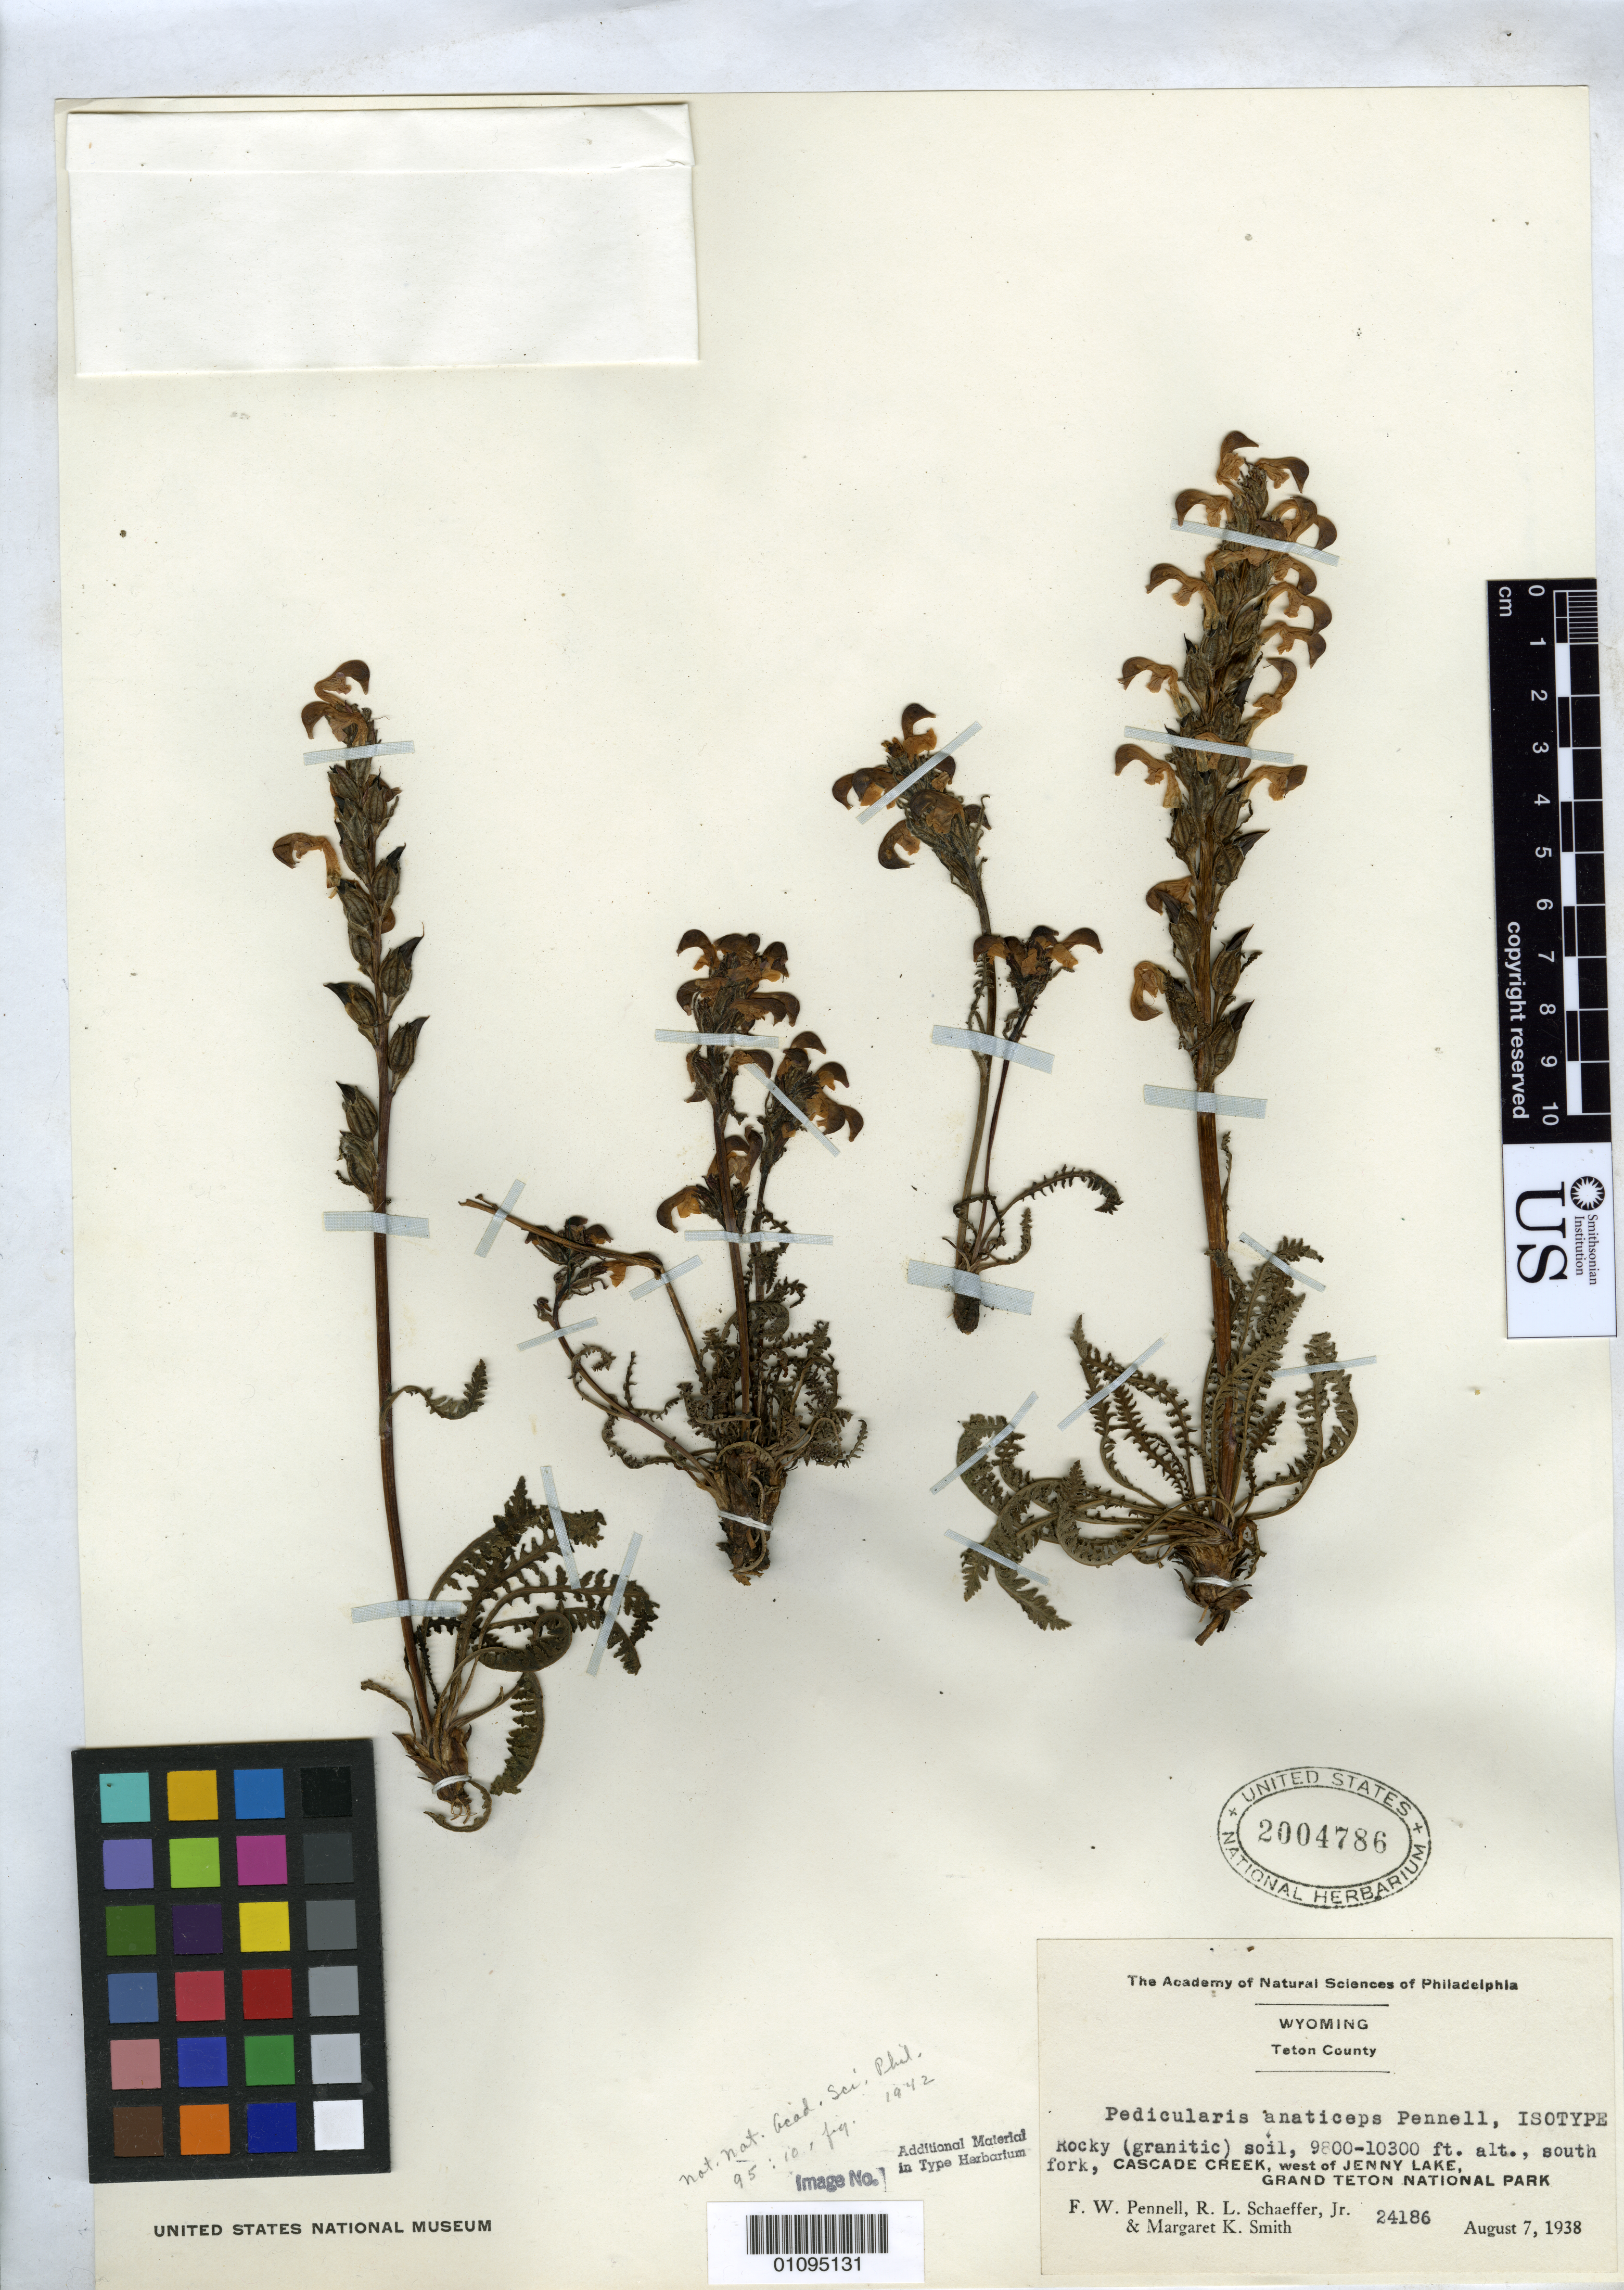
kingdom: Plantae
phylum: Tracheophyta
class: Magnoliopsida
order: Lamiales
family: Orobanchaceae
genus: Pedicularis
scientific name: Pedicularis anaticeps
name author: Pennell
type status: Isotype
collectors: F. W. Pennell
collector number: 24186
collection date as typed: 07 Aug 1938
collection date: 1938-08-07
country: United States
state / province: Wyoming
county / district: Teton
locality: South fork, Cascade Creek, W of Jenny Lake.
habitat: Rocky (granitic) soil.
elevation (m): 2987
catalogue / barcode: US 2004786